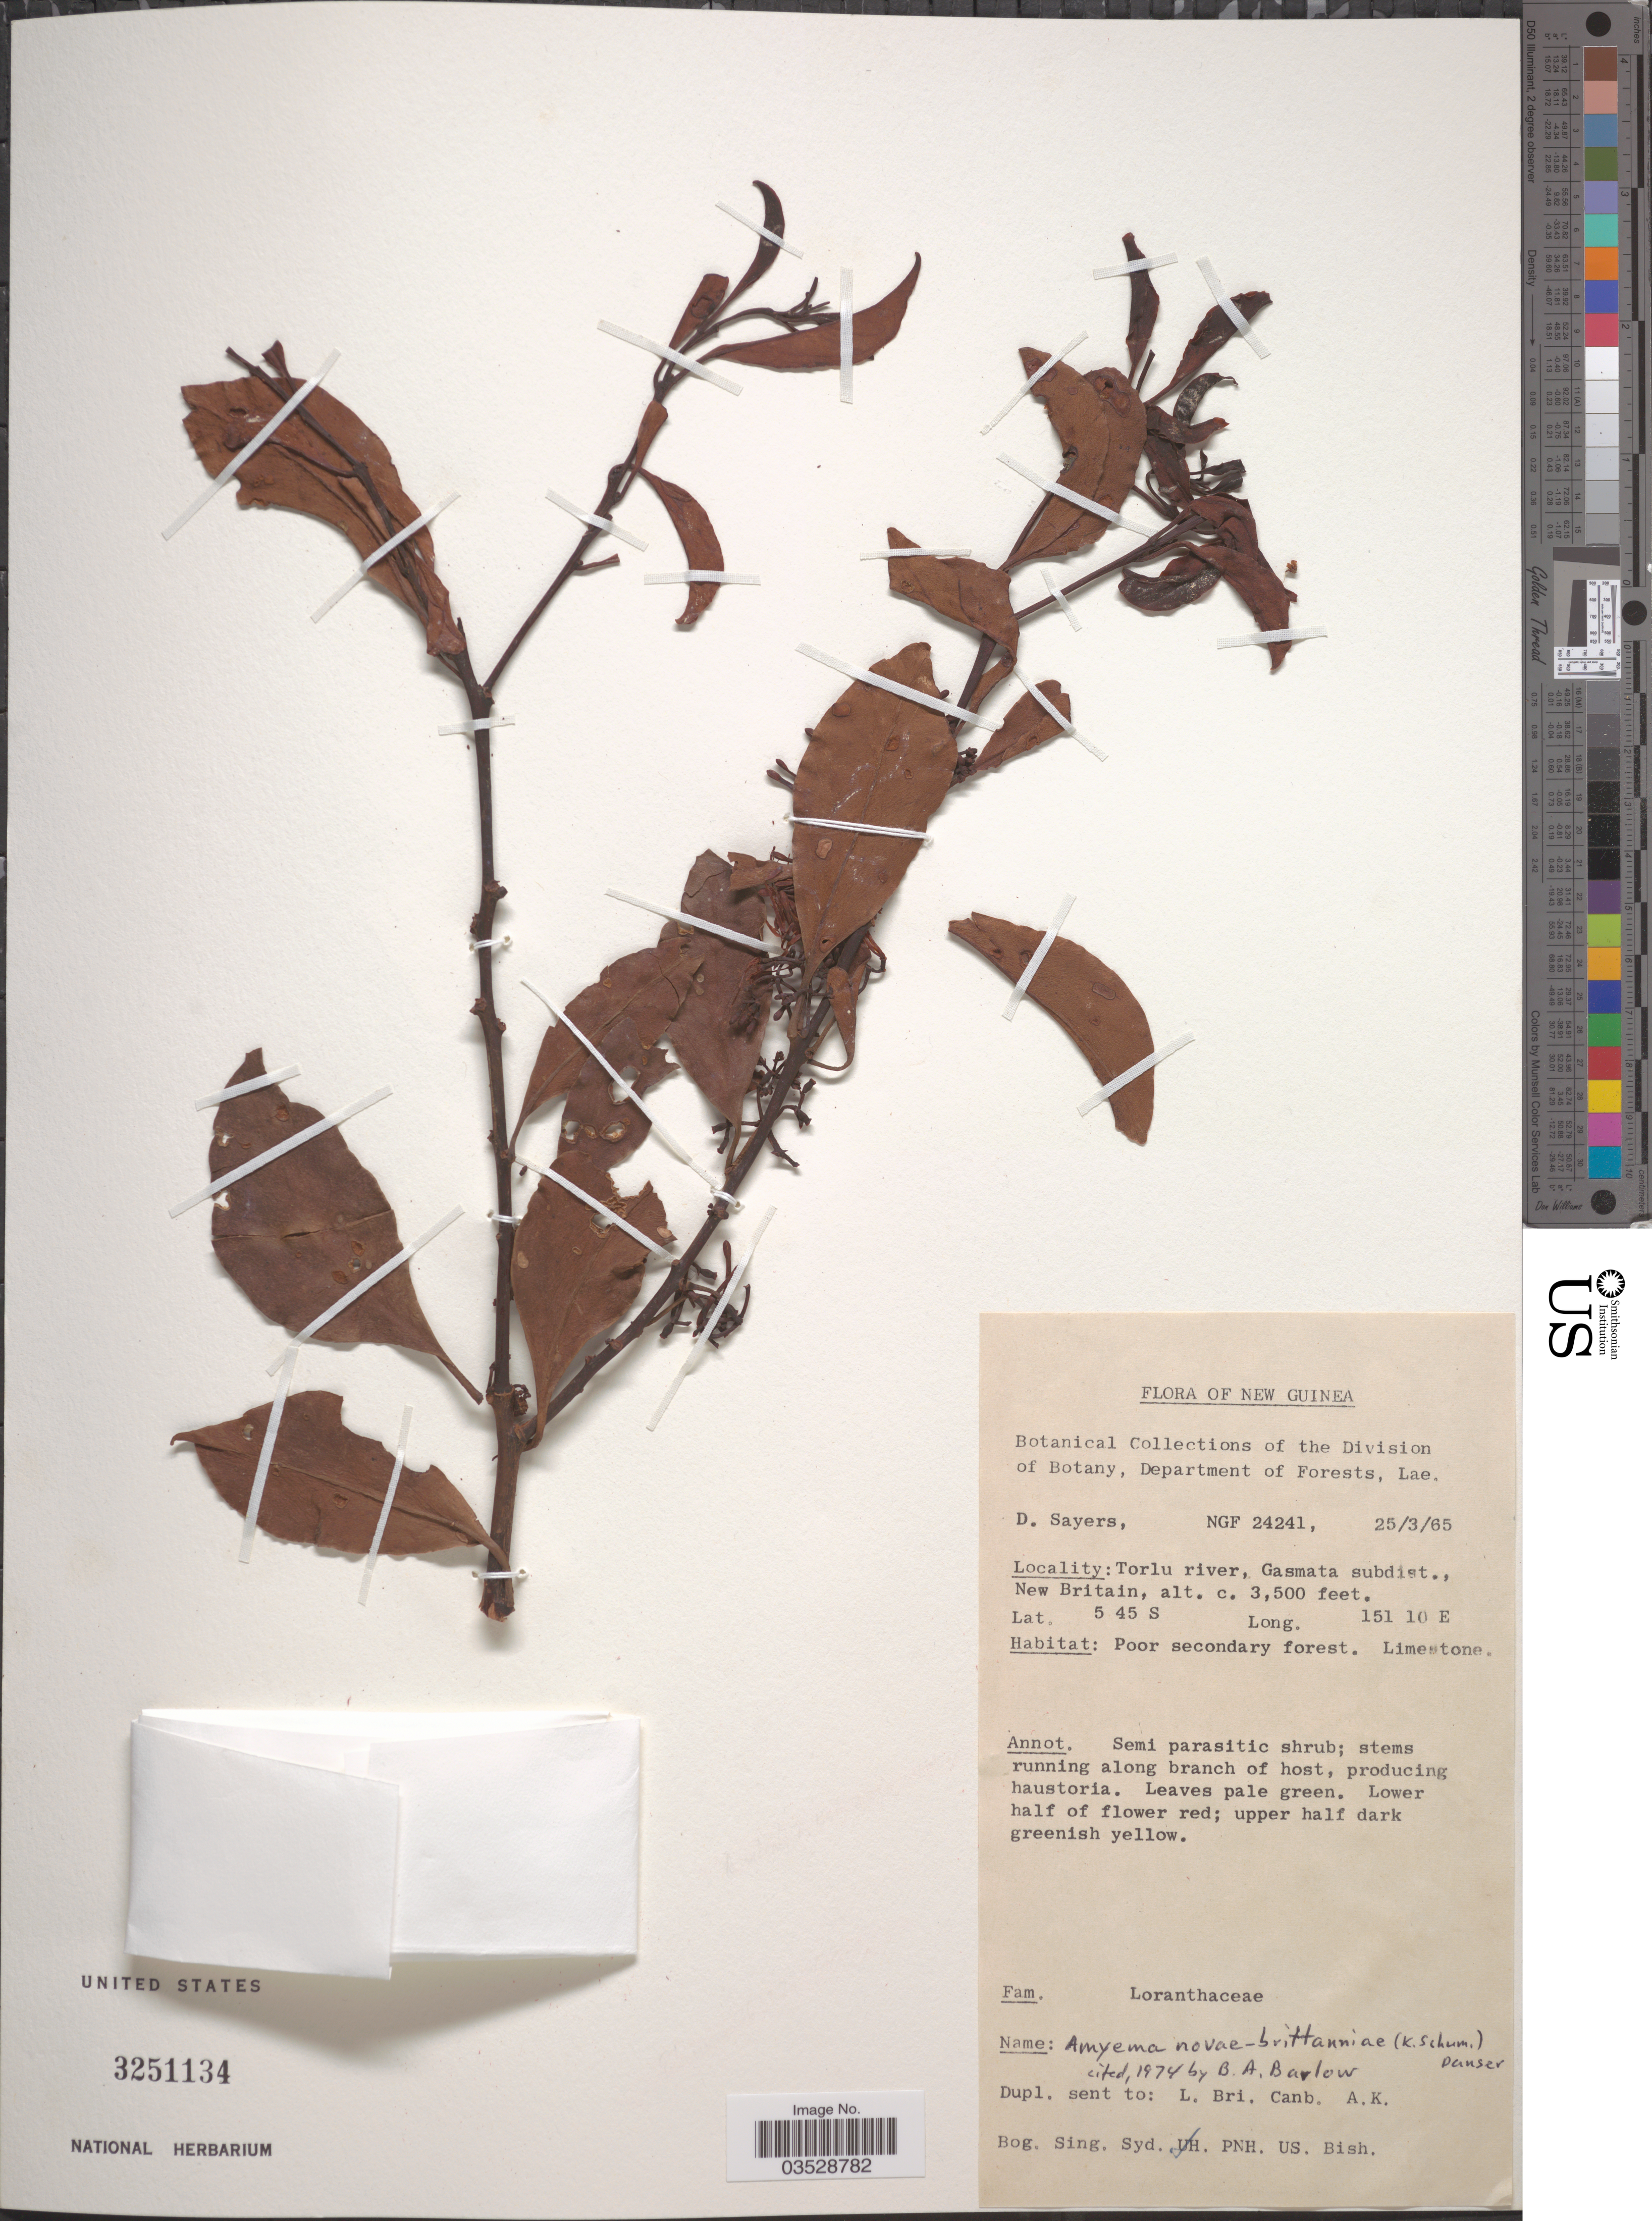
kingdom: Plantae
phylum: Tracheophyta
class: Magnoliopsida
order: Santalales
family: Loranthaceae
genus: Amyema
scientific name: Amyema novaebrittaniae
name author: Danser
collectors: D. Sayers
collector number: NGF24241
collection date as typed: Transcribed d/m/y: 25/3/65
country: Papua New Guinea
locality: New Guinea. Torlu river, Gasmata subdist., New Britain.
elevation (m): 1067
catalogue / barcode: US 3251134